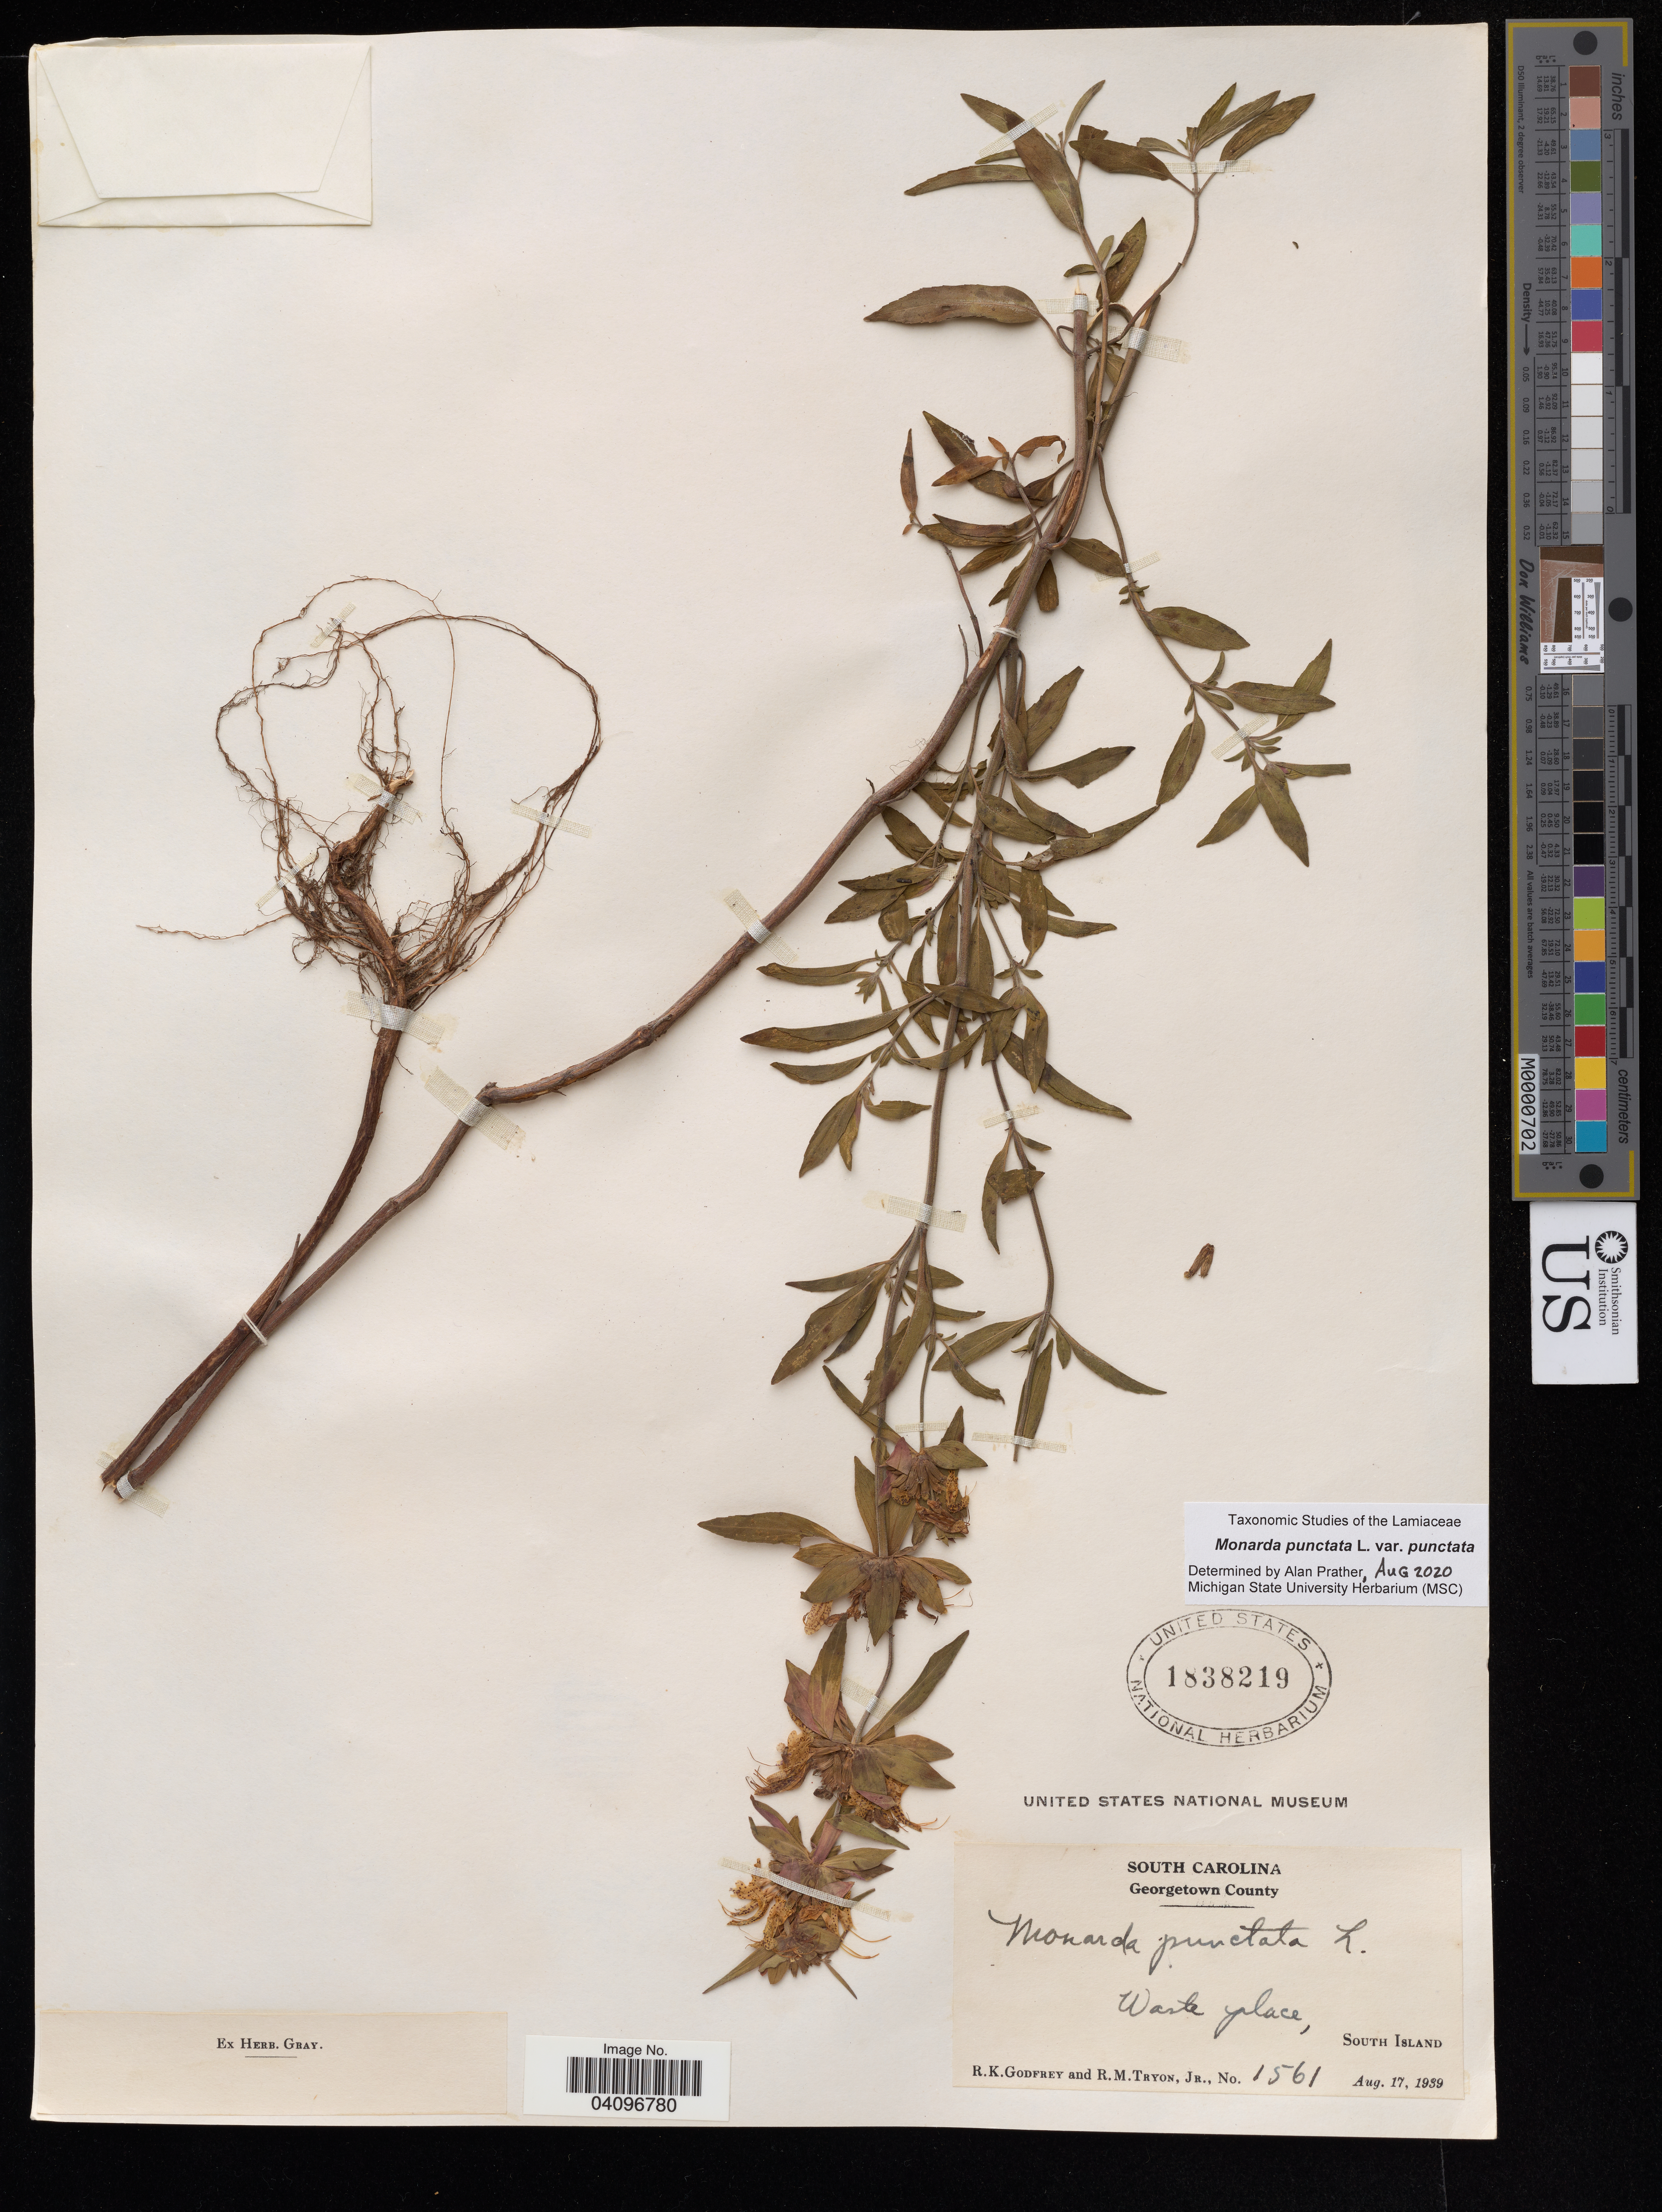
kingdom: Plantae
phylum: Tracheophyta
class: Magnoliopsida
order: Lamiales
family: Lamiaceae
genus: Monarda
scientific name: Monarda punctata var. punctata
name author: L.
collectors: R. K. Godfrey & R. Tryon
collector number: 1561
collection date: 1939-08-17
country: United States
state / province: South Carolina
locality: Georgetown County. Waste place, South Island.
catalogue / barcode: US 1838219